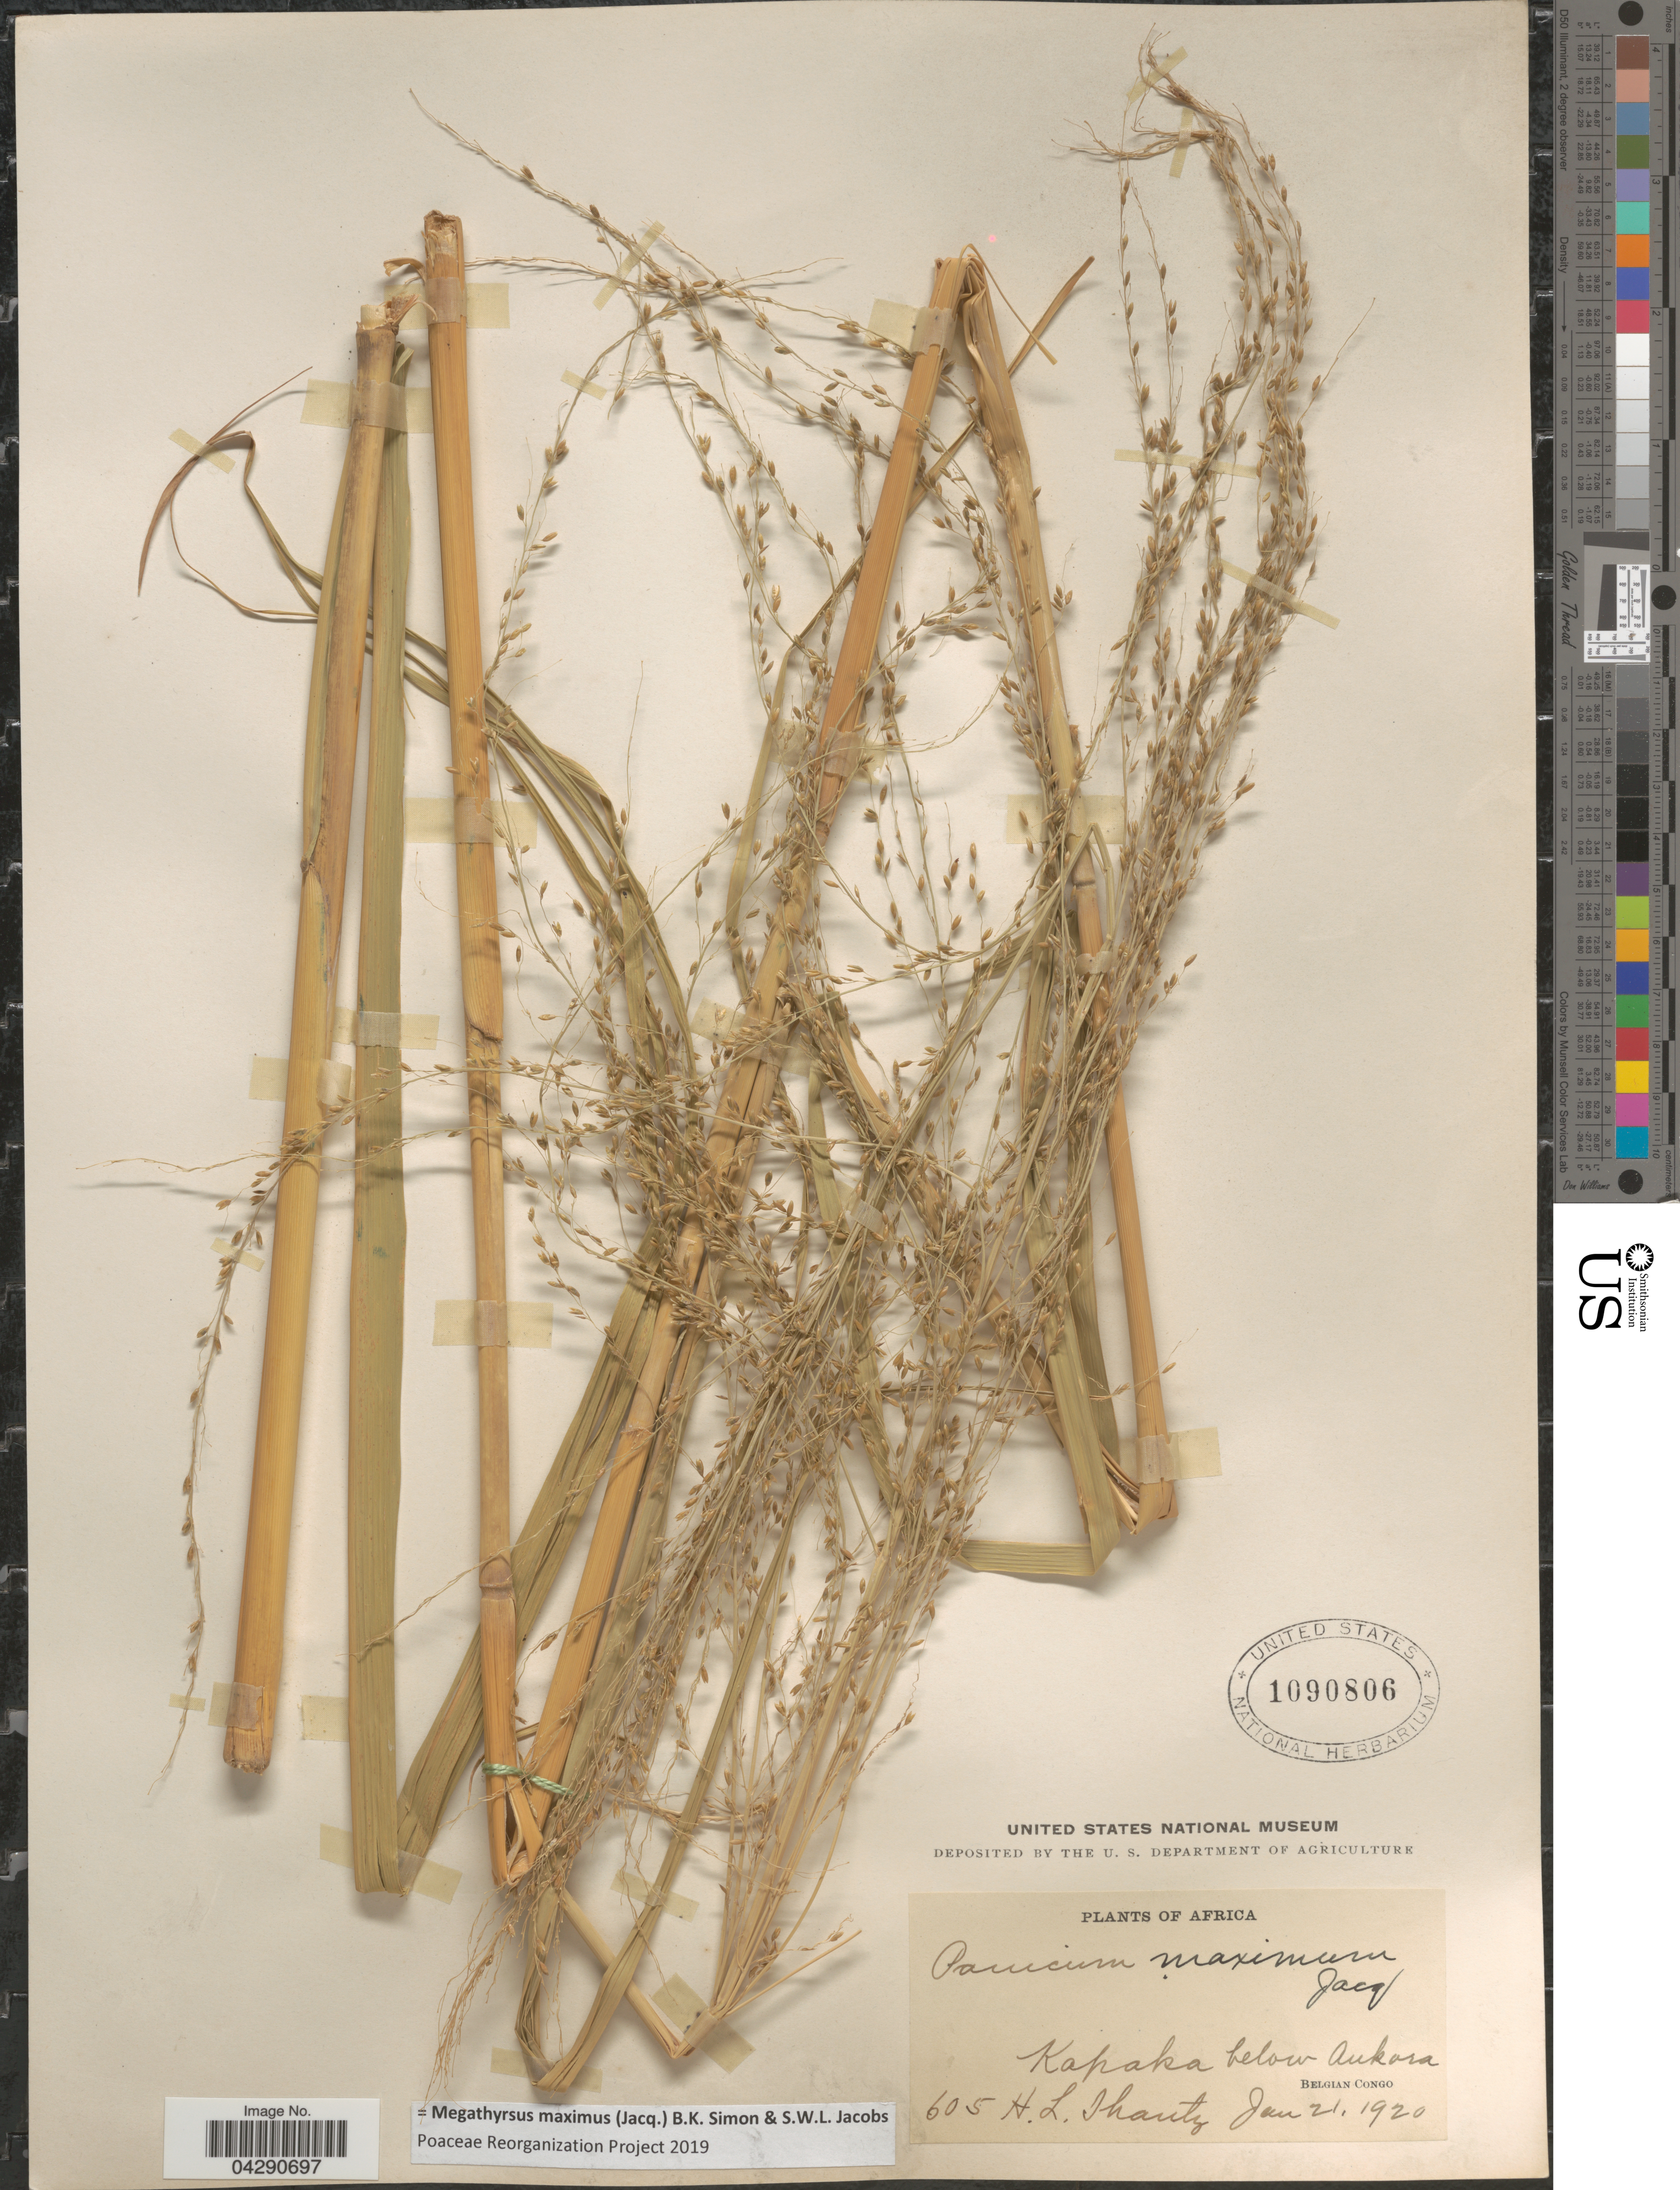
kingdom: Plantae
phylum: Tracheophyta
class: Liliopsida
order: Poales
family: Poaceae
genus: Megathyrsus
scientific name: Megathyrsus maximus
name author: (Jacq.) B.K. Simon & S.W.L. Jacobs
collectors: H. Shantz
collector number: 605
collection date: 1920-01-21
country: Congo, Democratic Republic of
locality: Kapaka below Aukora. Belgian Congo.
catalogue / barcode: US 1090806